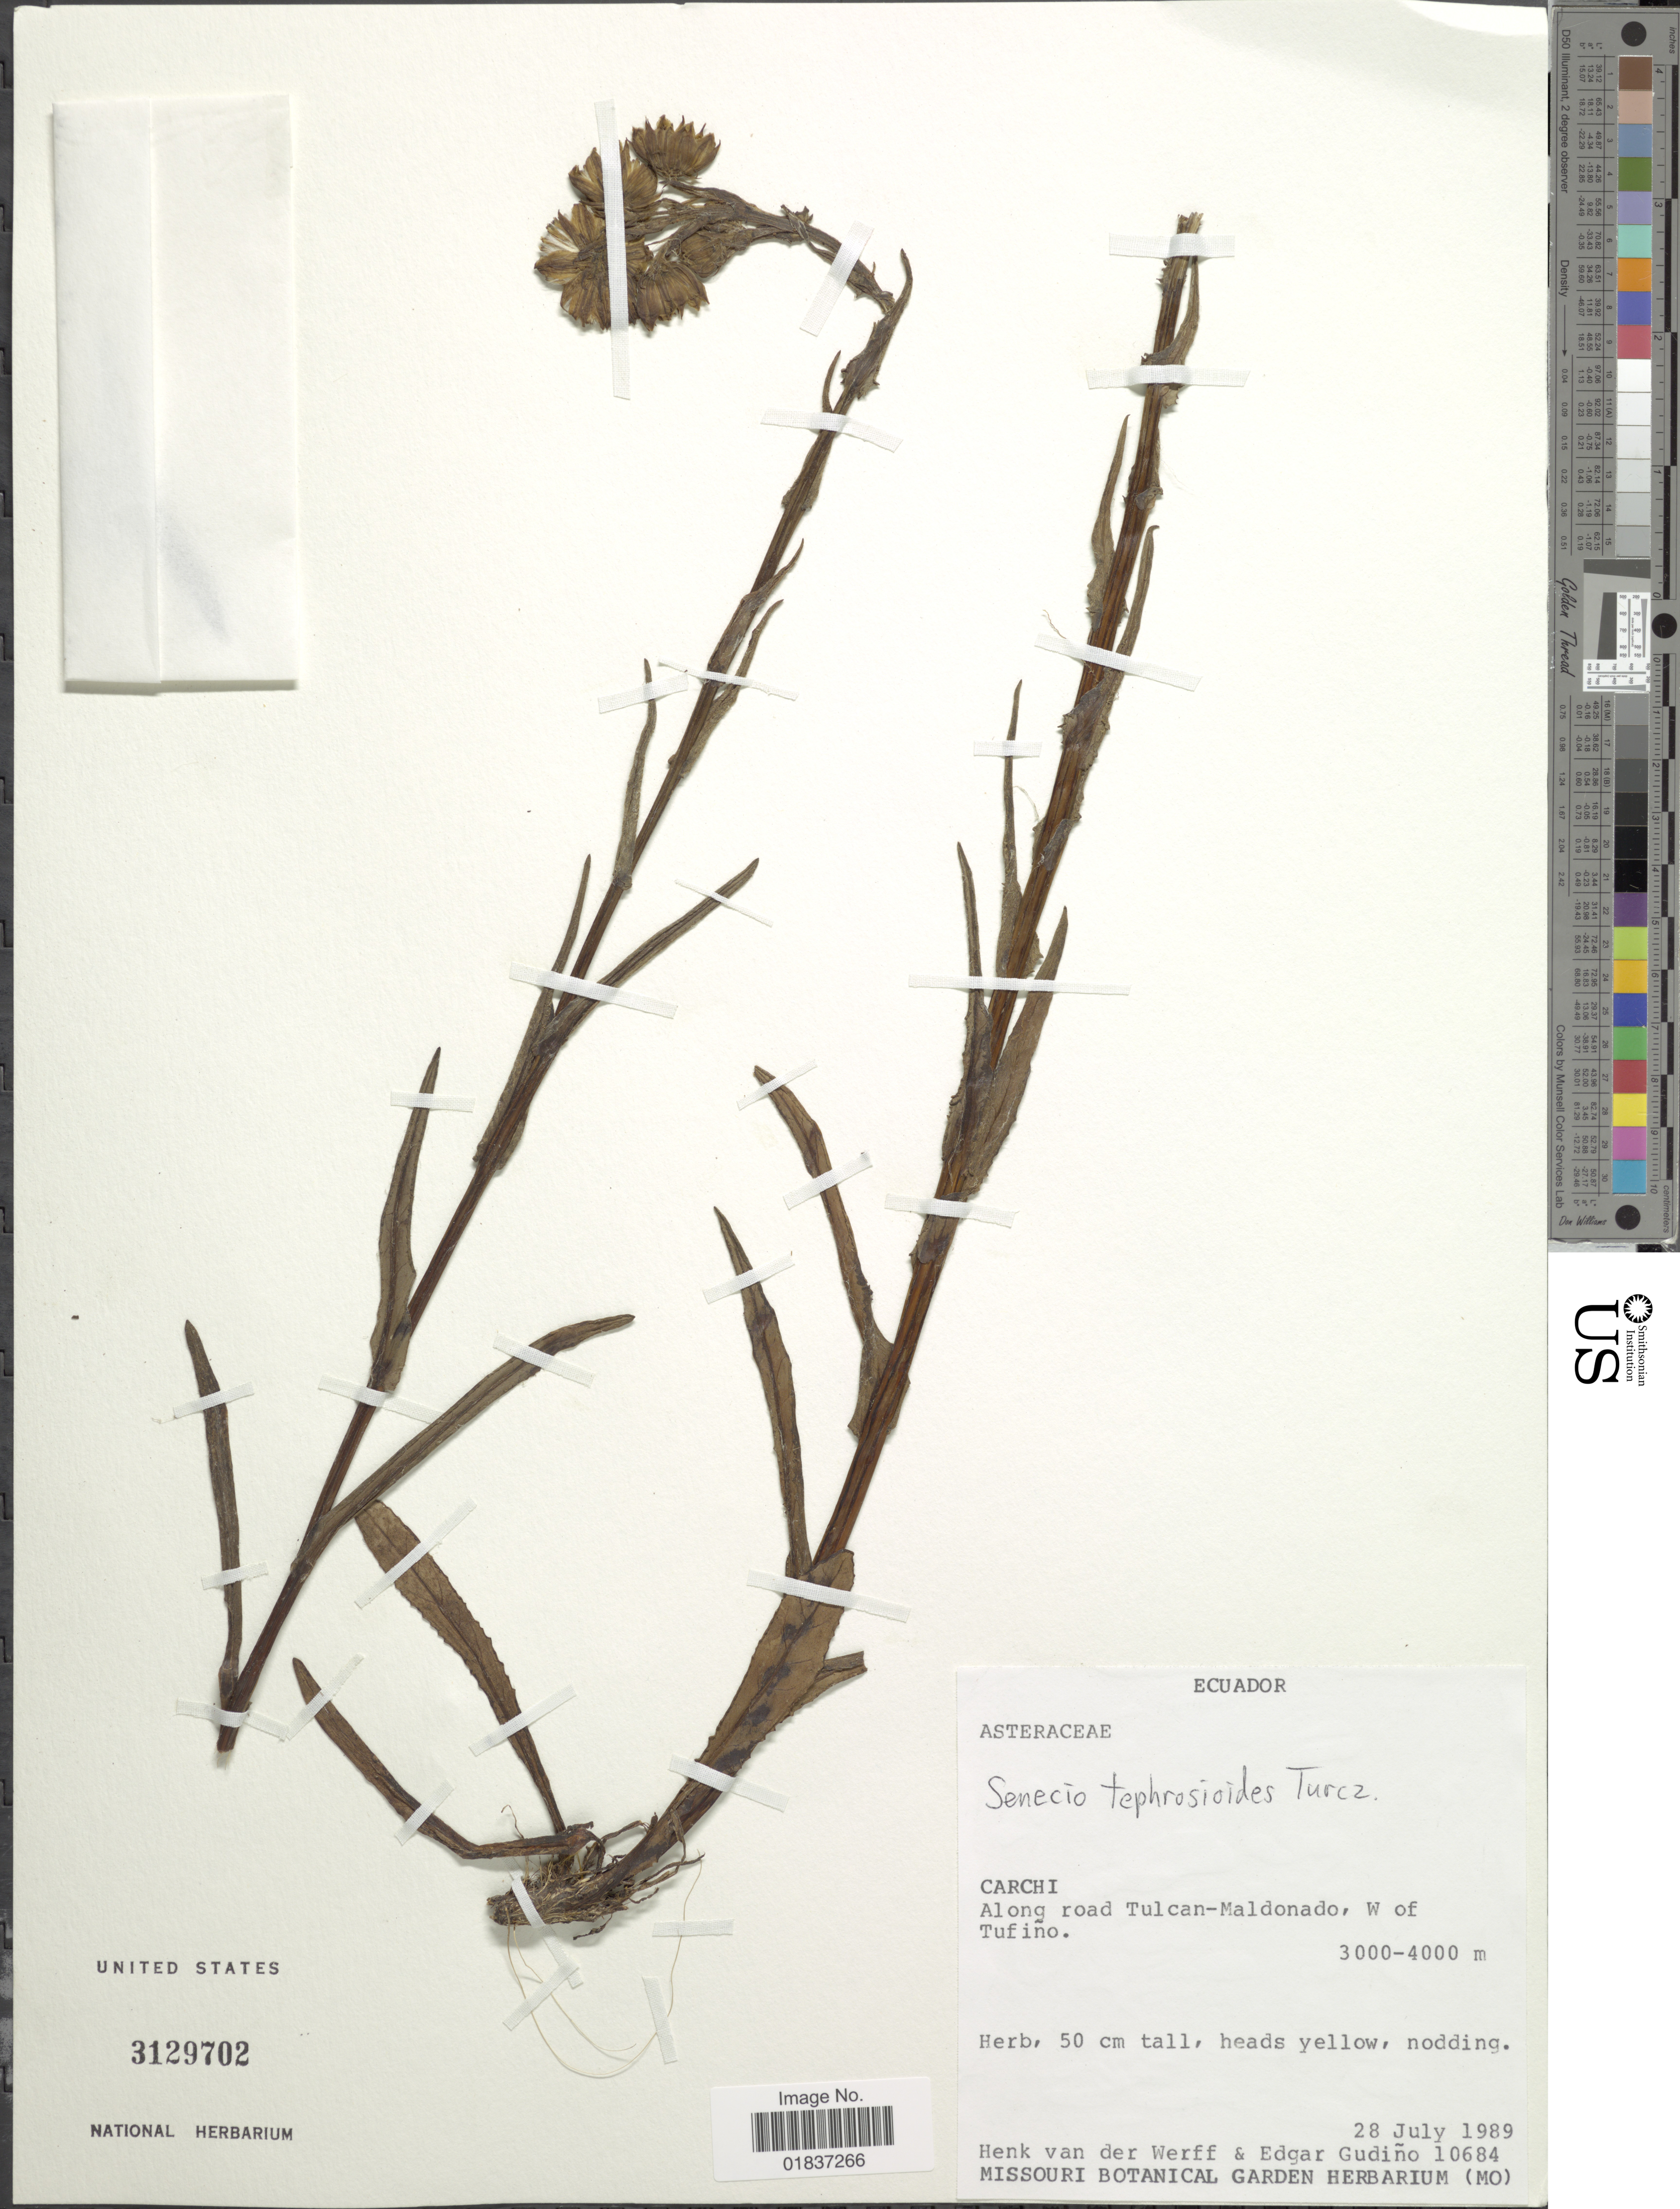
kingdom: Plantae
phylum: Tracheophyta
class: Magnoliopsida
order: Asterales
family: Asteraceae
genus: Senecio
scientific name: Senecio tephrosioides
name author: Turcz.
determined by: Salomon, Luciana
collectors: H. van der Werff & E. Gudiño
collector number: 10684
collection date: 1989-07-28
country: Ecuador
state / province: Carchi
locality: Carchi: Along road Tulcan-Maldonado, W of Tufino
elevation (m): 3000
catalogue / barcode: US 3129702